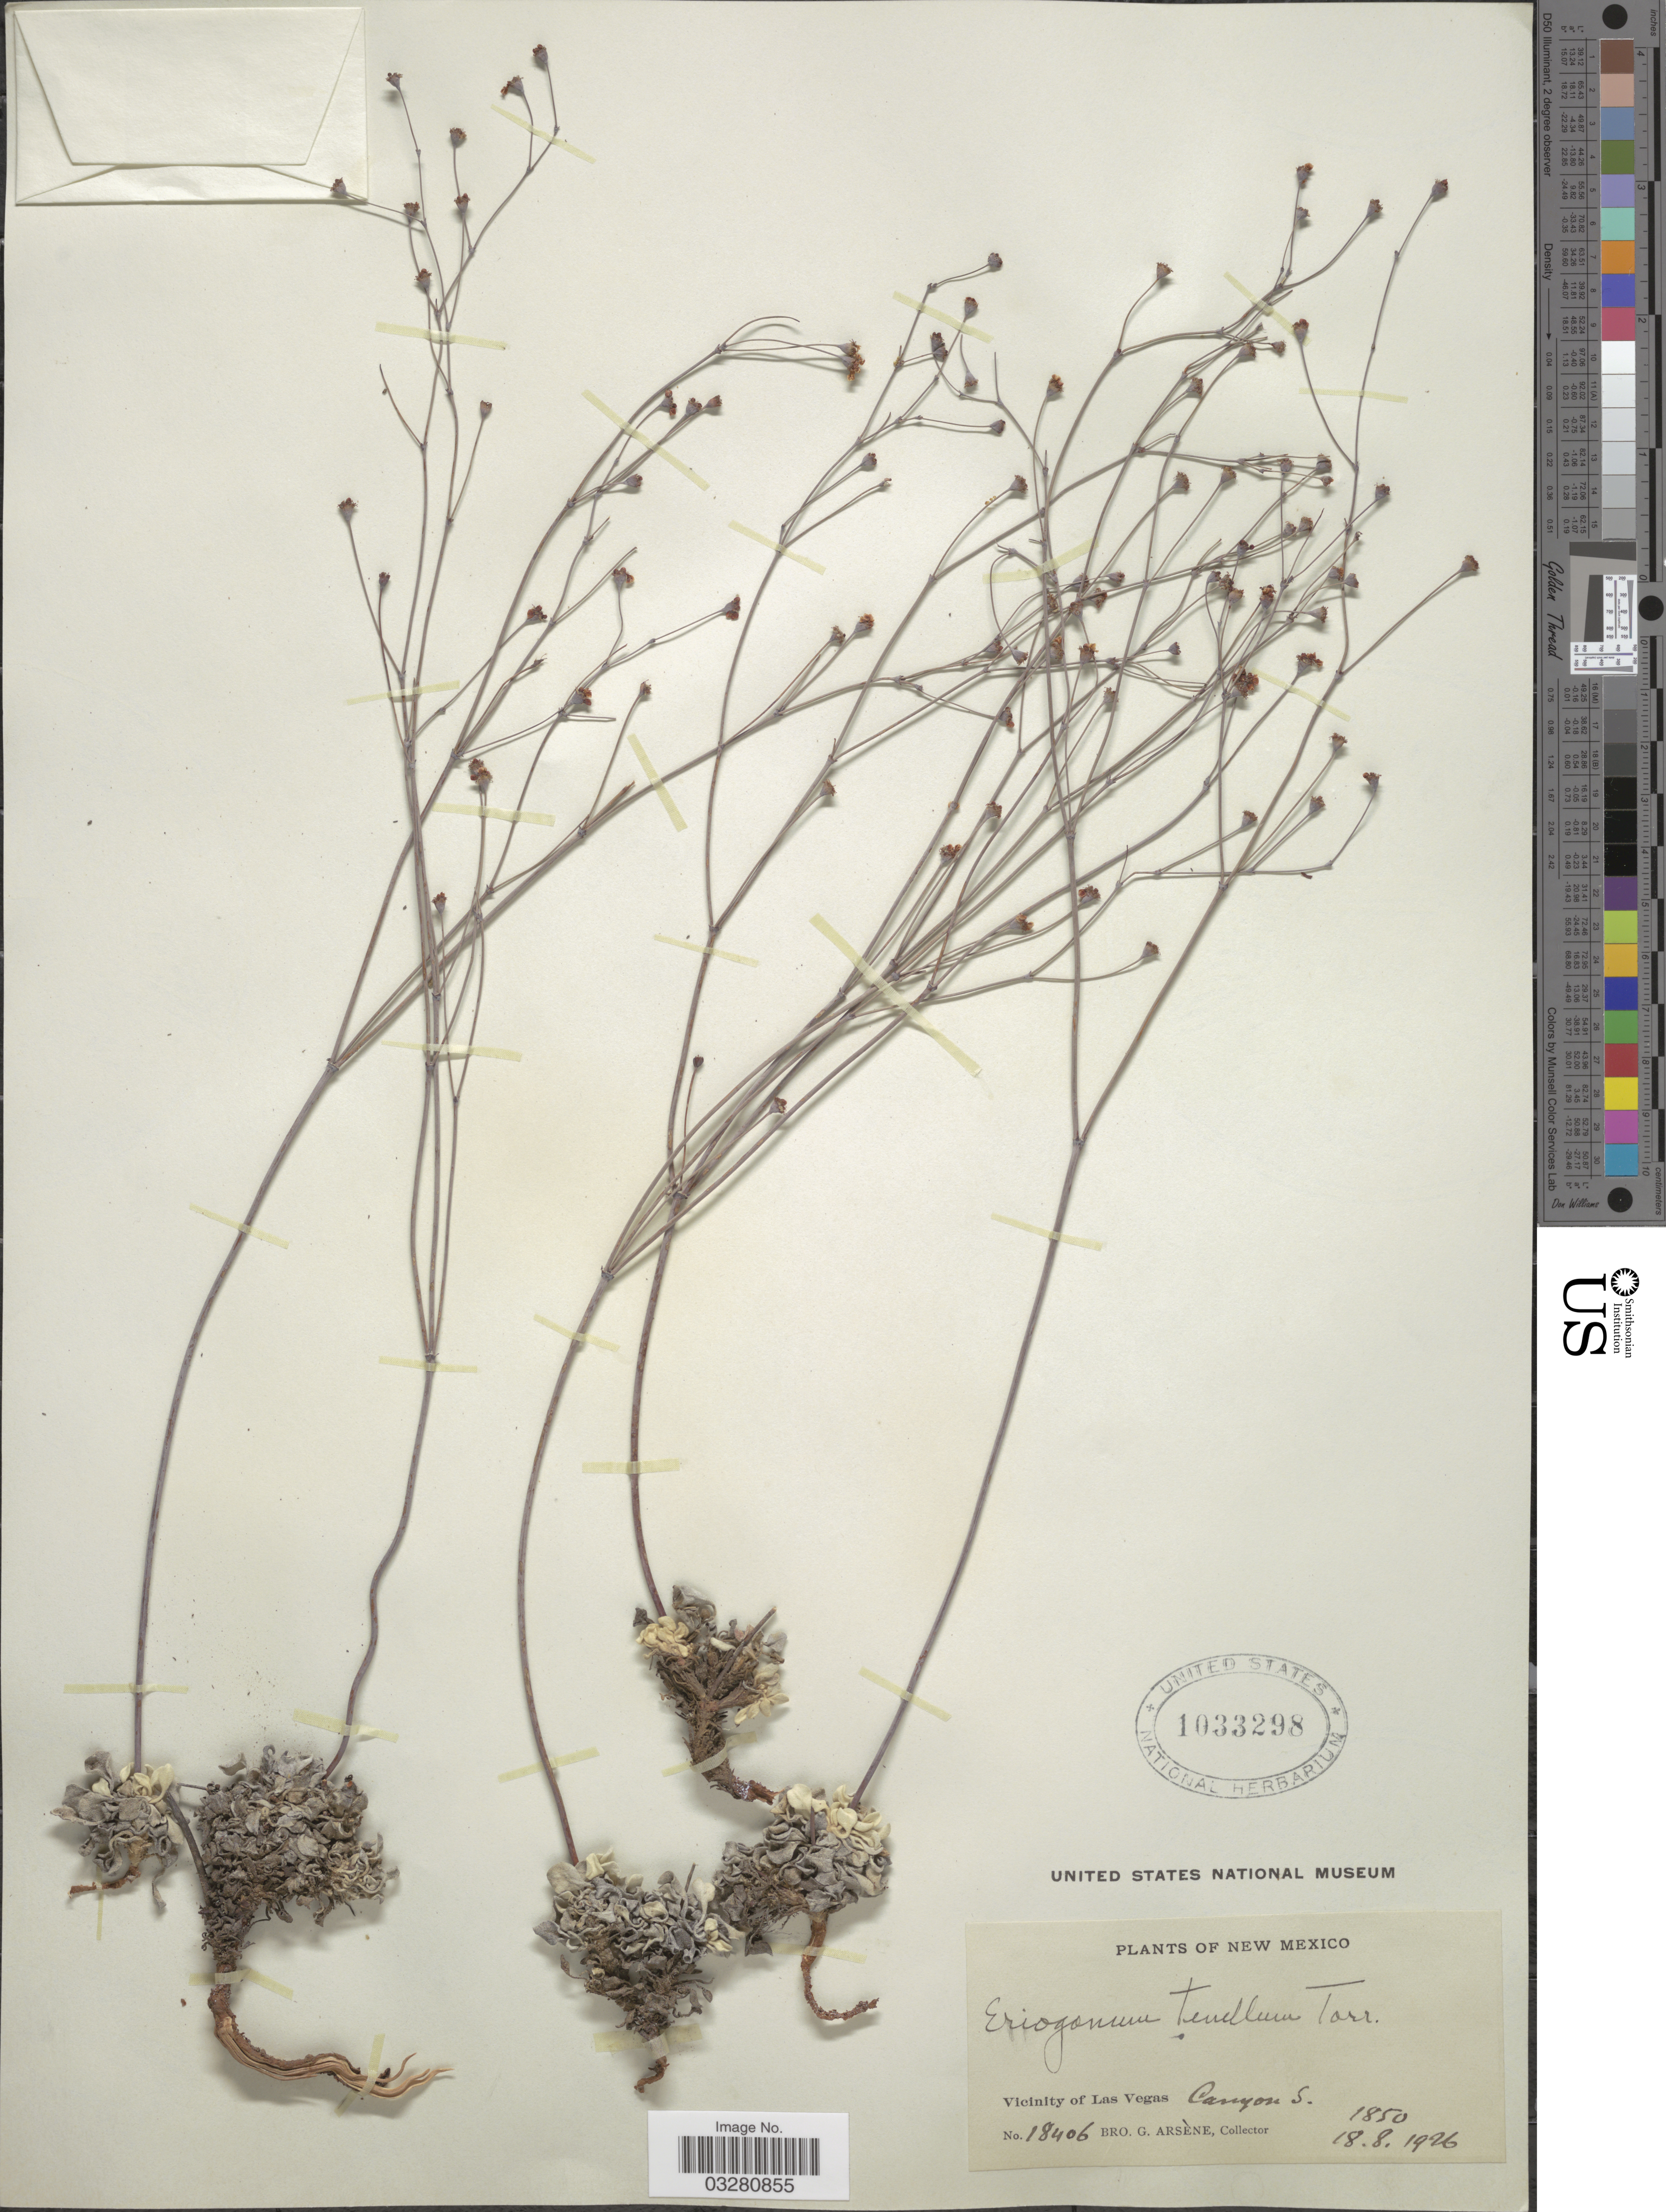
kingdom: Plantae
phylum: Tracheophyta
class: Magnoliopsida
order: Caryophyllales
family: Polygonaceae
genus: Eriogonum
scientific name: Eriogonum tenellum var. tenellum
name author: Torr.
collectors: Bro. G. Arsène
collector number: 18406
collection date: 1926-08-18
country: United States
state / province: New Mexico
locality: Vicinity of Las Vegas Canyon S.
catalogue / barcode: US 1033298